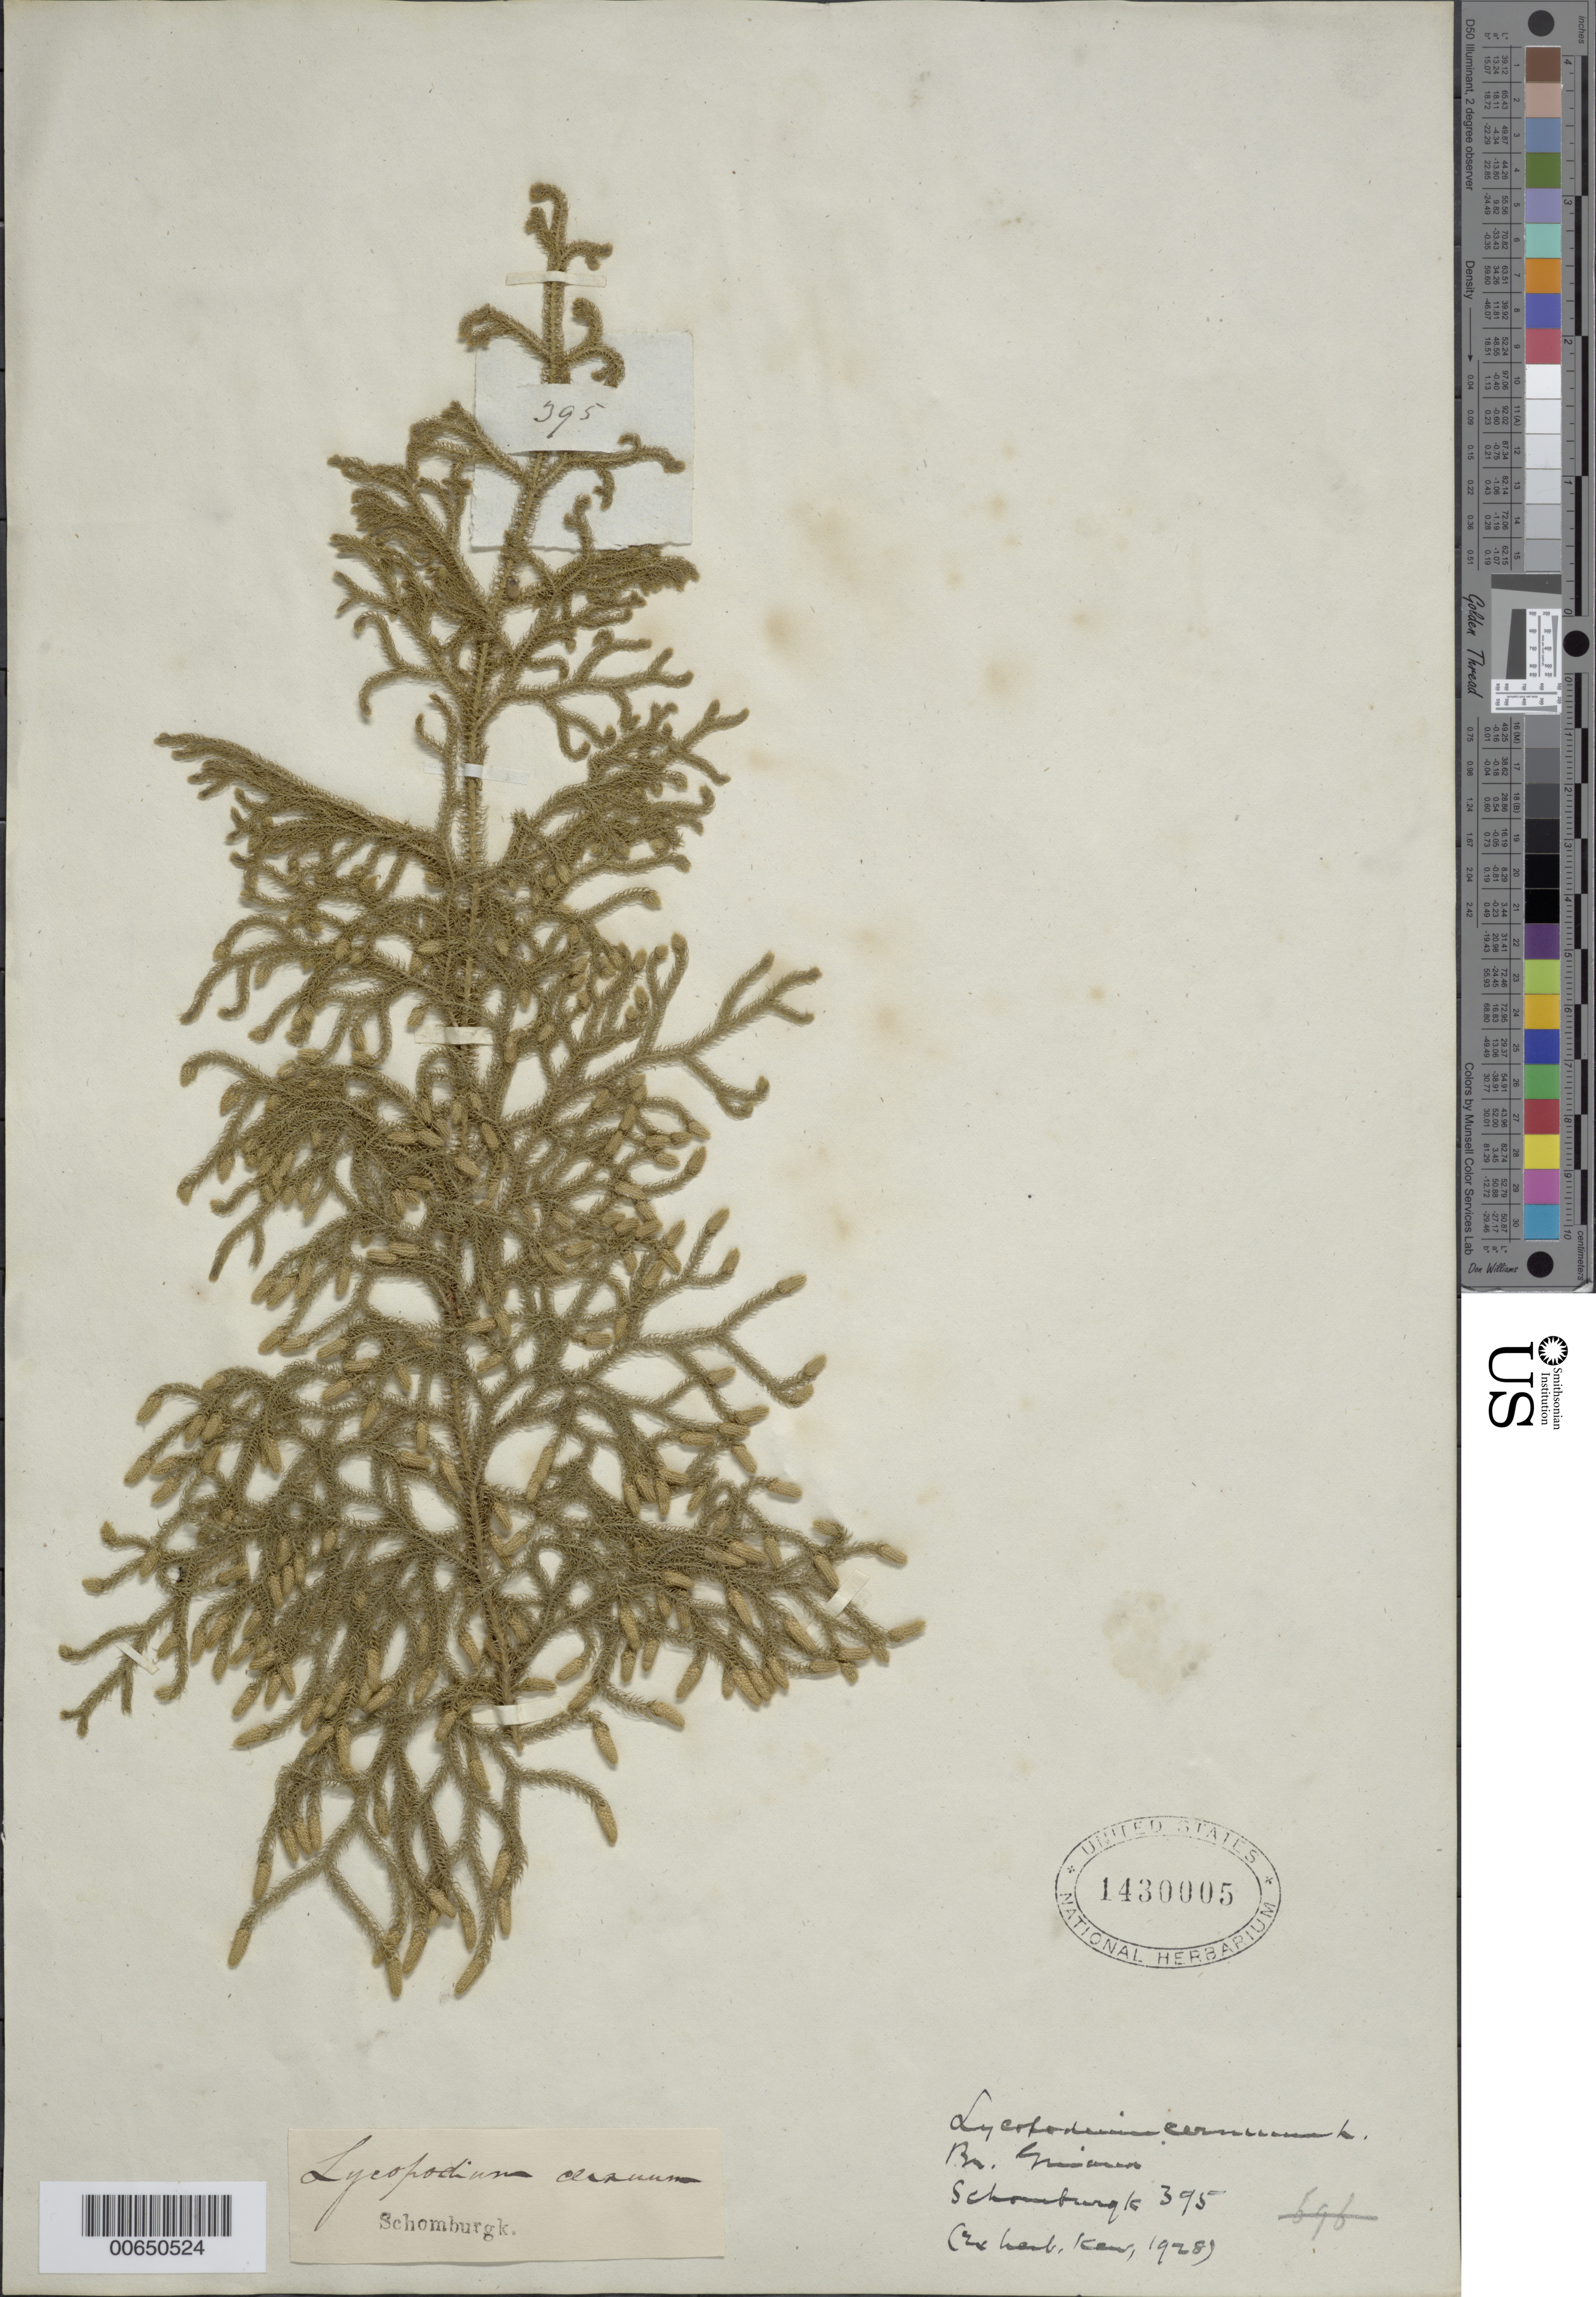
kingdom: Plantae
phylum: Tracheophyta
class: Lycopodiopsida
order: Lycopodiales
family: Lycopodiaceae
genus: Palhinhaea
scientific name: Palhinhaea cernua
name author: (L.) Vasc. & Franco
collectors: R. H. Schomburgk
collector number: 395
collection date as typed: s.d.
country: Guyana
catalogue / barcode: US 1430005